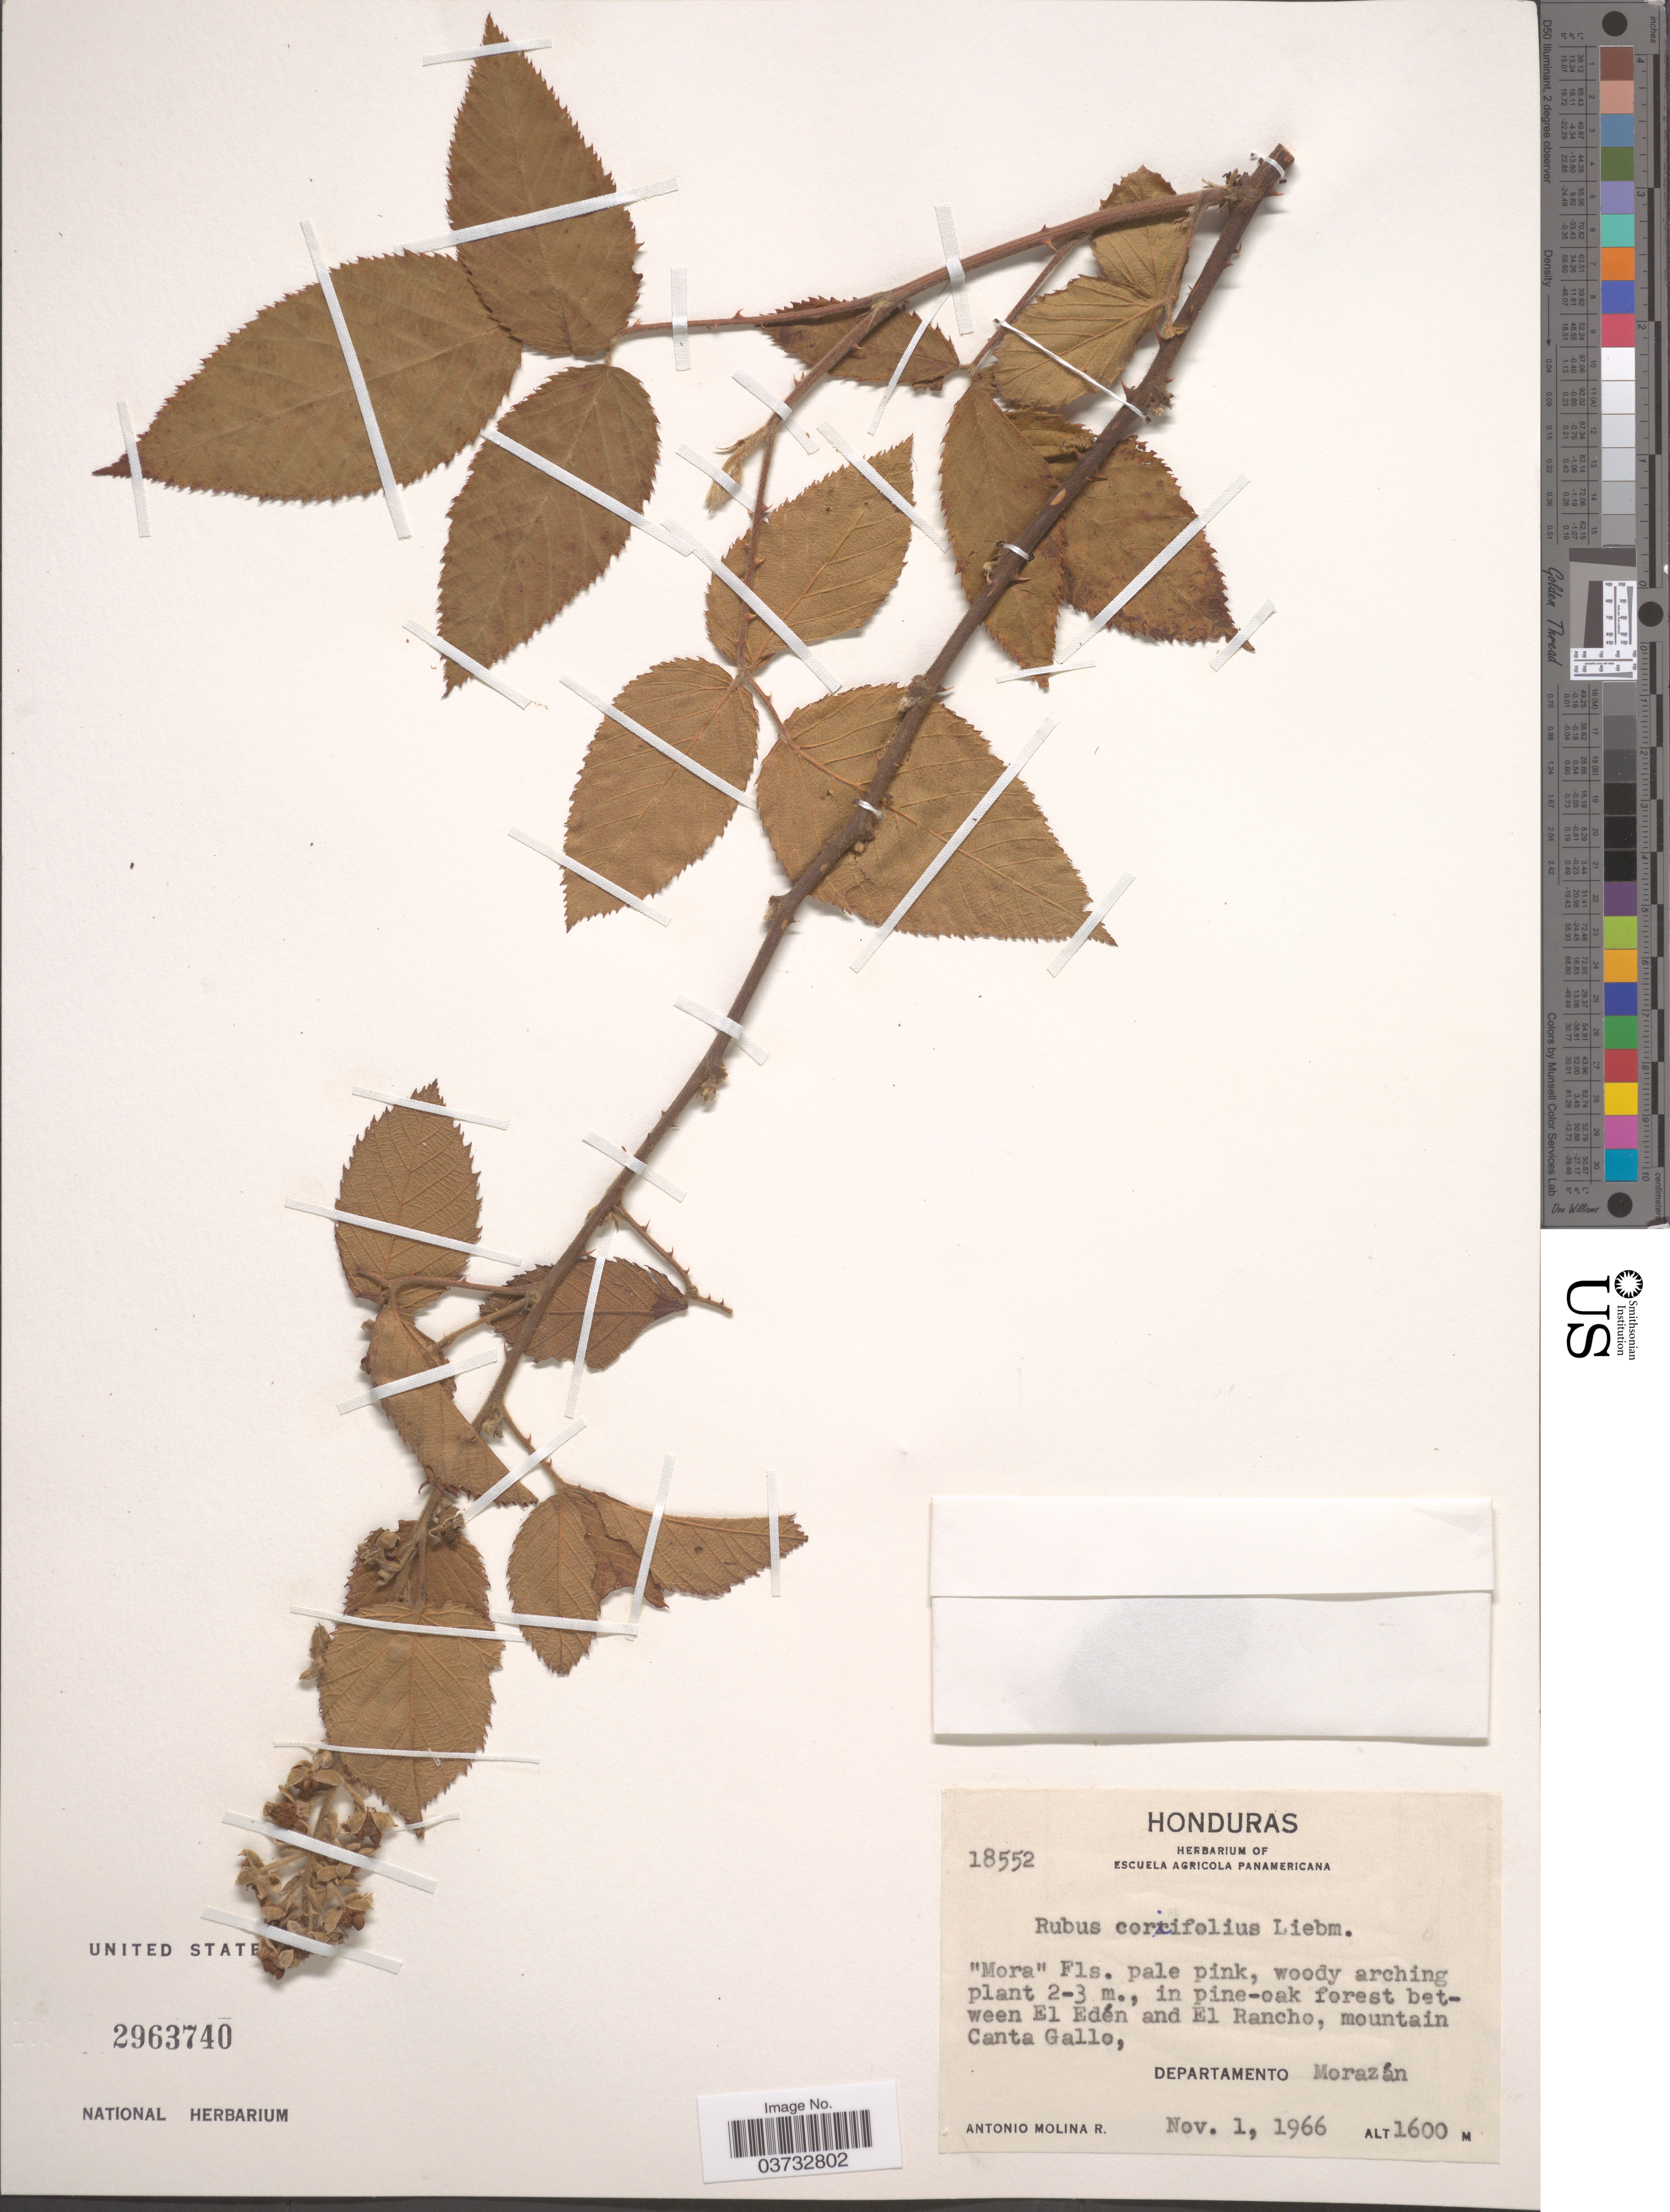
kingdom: Plantae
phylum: Tracheophyta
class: Magnoliopsida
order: Rosales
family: Rosaceae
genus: Rubus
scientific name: Rubus coriifolius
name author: Liebm.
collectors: A. Molina R.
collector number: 18552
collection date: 1966-11-01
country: Honduras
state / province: Fco. Morazán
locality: Between El Edén and El Rancho, mountain Canta Gallo, Departamento Morazán.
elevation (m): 1600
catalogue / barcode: US 2963740